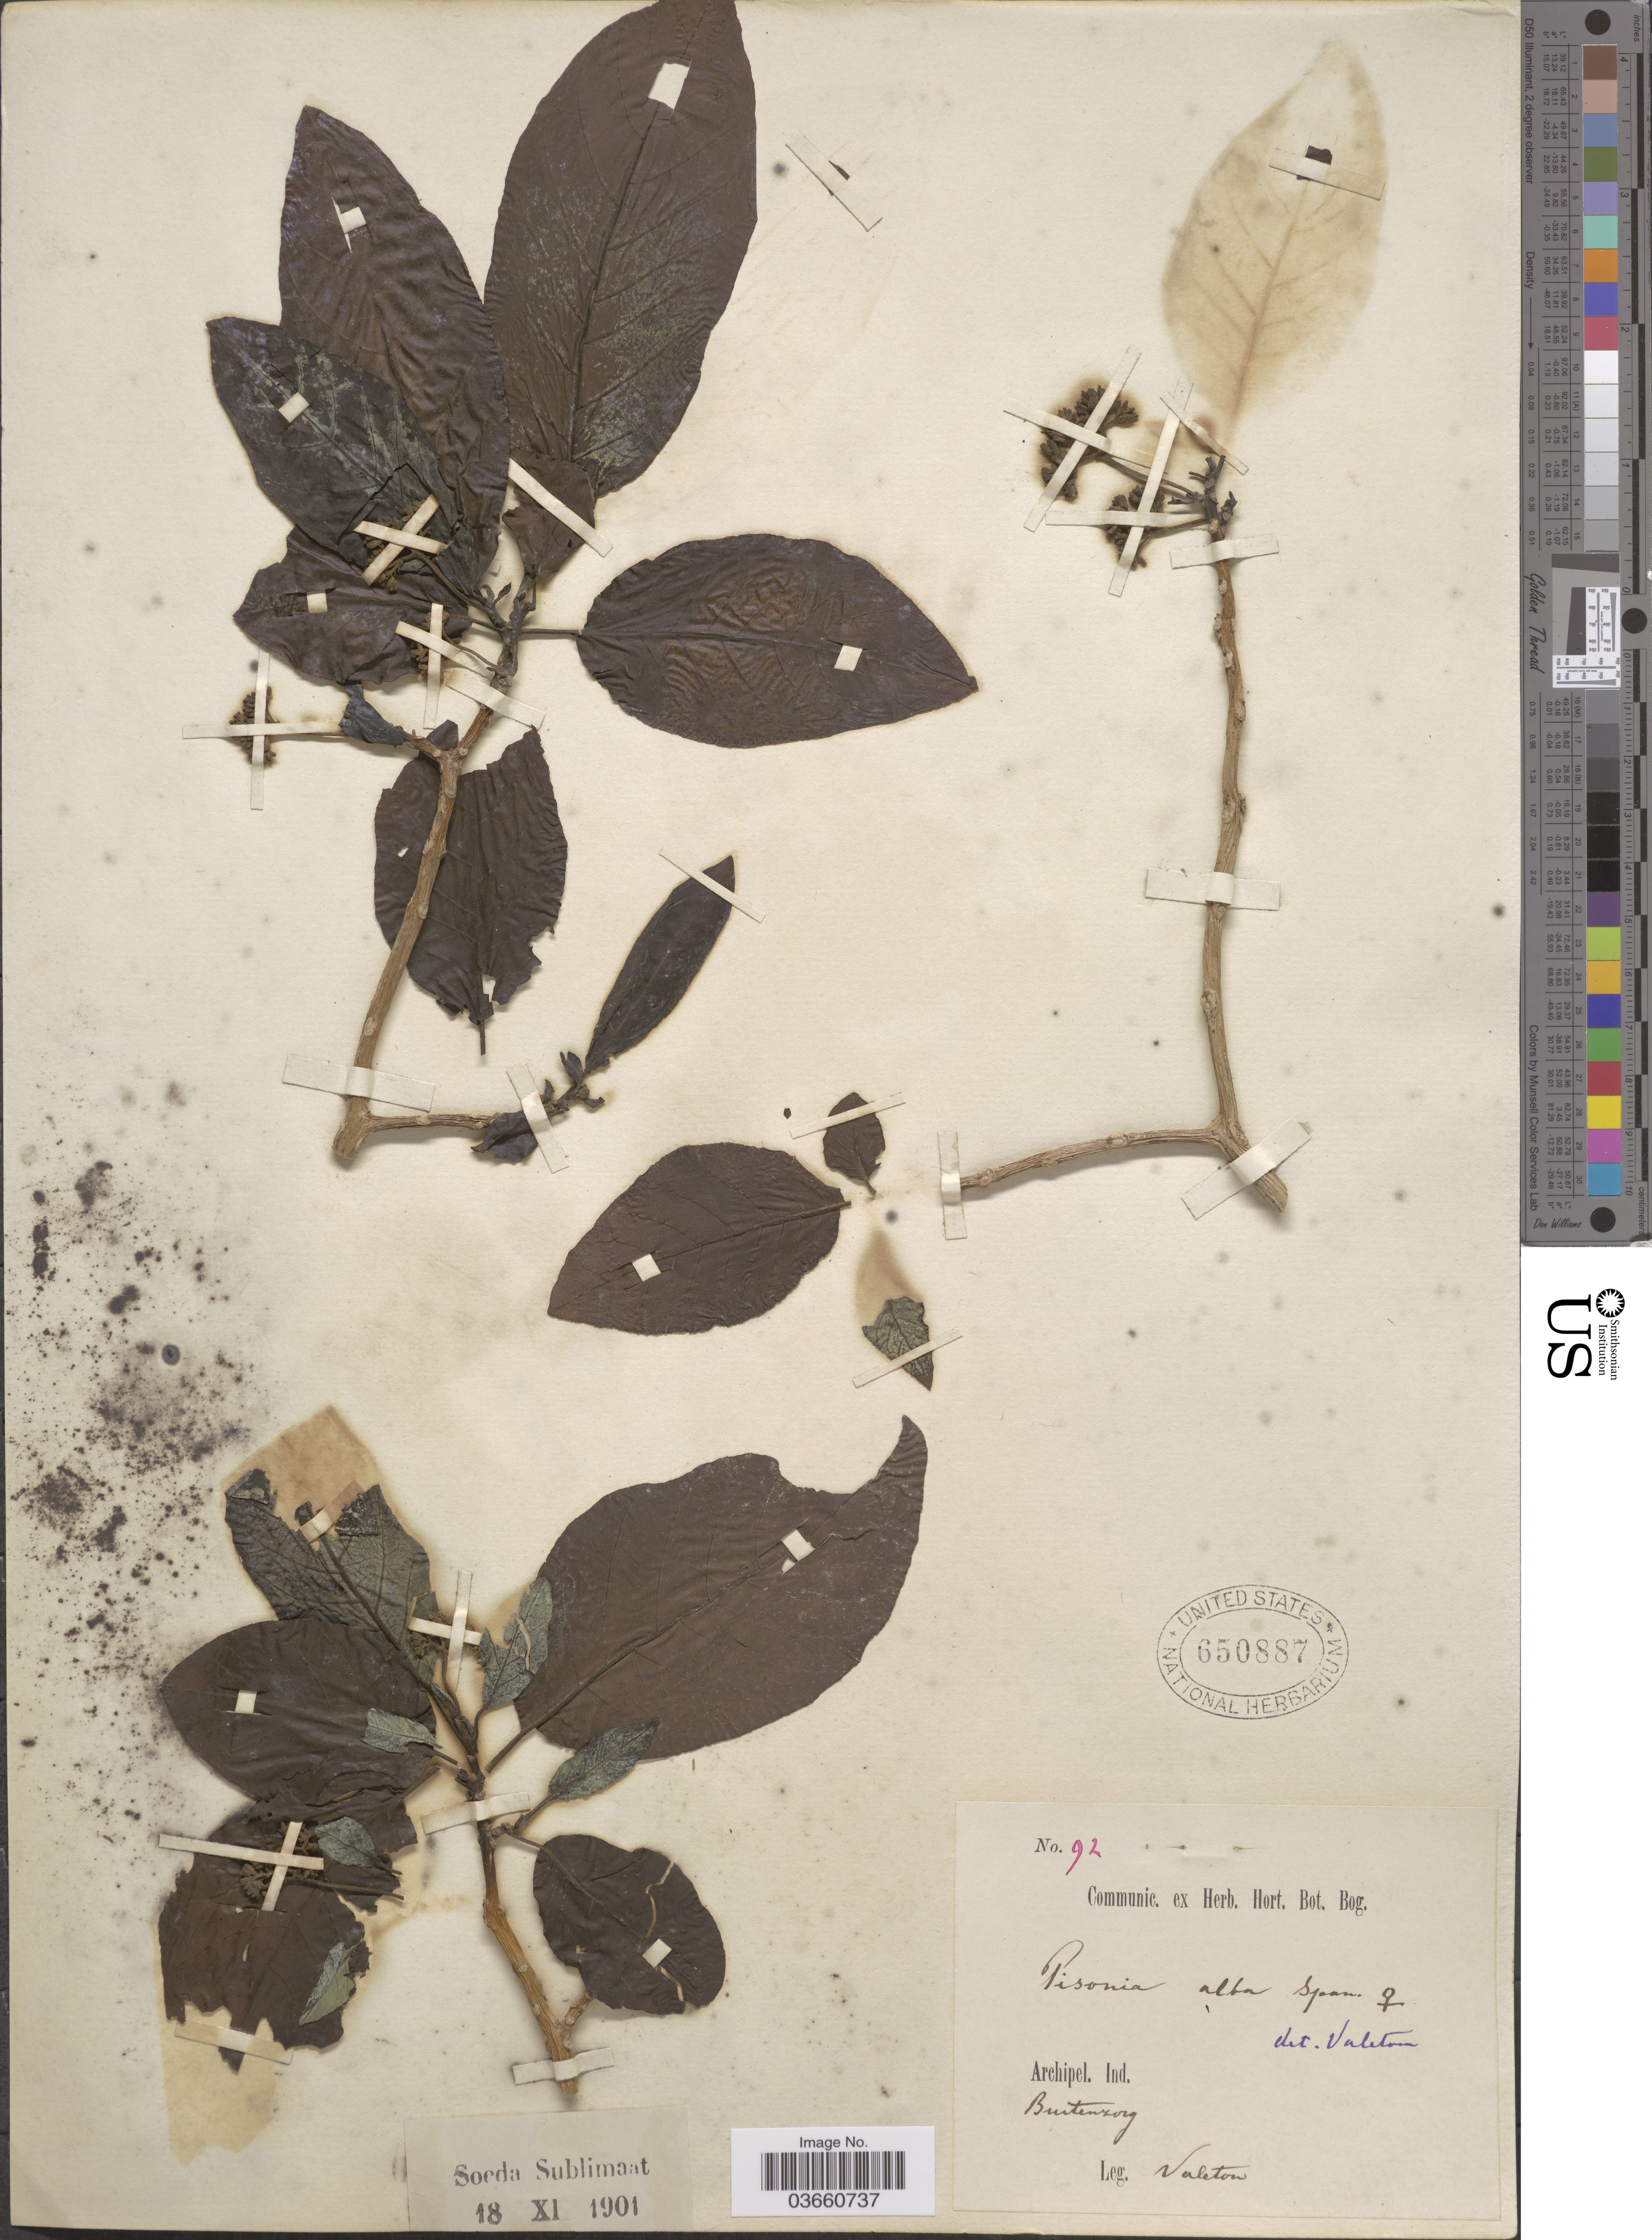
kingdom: Plantae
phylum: Tracheophyta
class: Magnoliopsida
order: Caryophyllales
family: Nyctaginaceae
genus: Pisonia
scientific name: Pisonia grandis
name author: R. Br.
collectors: Valeton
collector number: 92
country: Indonesia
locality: Archipel. Ind. Buitenzorg.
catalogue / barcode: US 650887